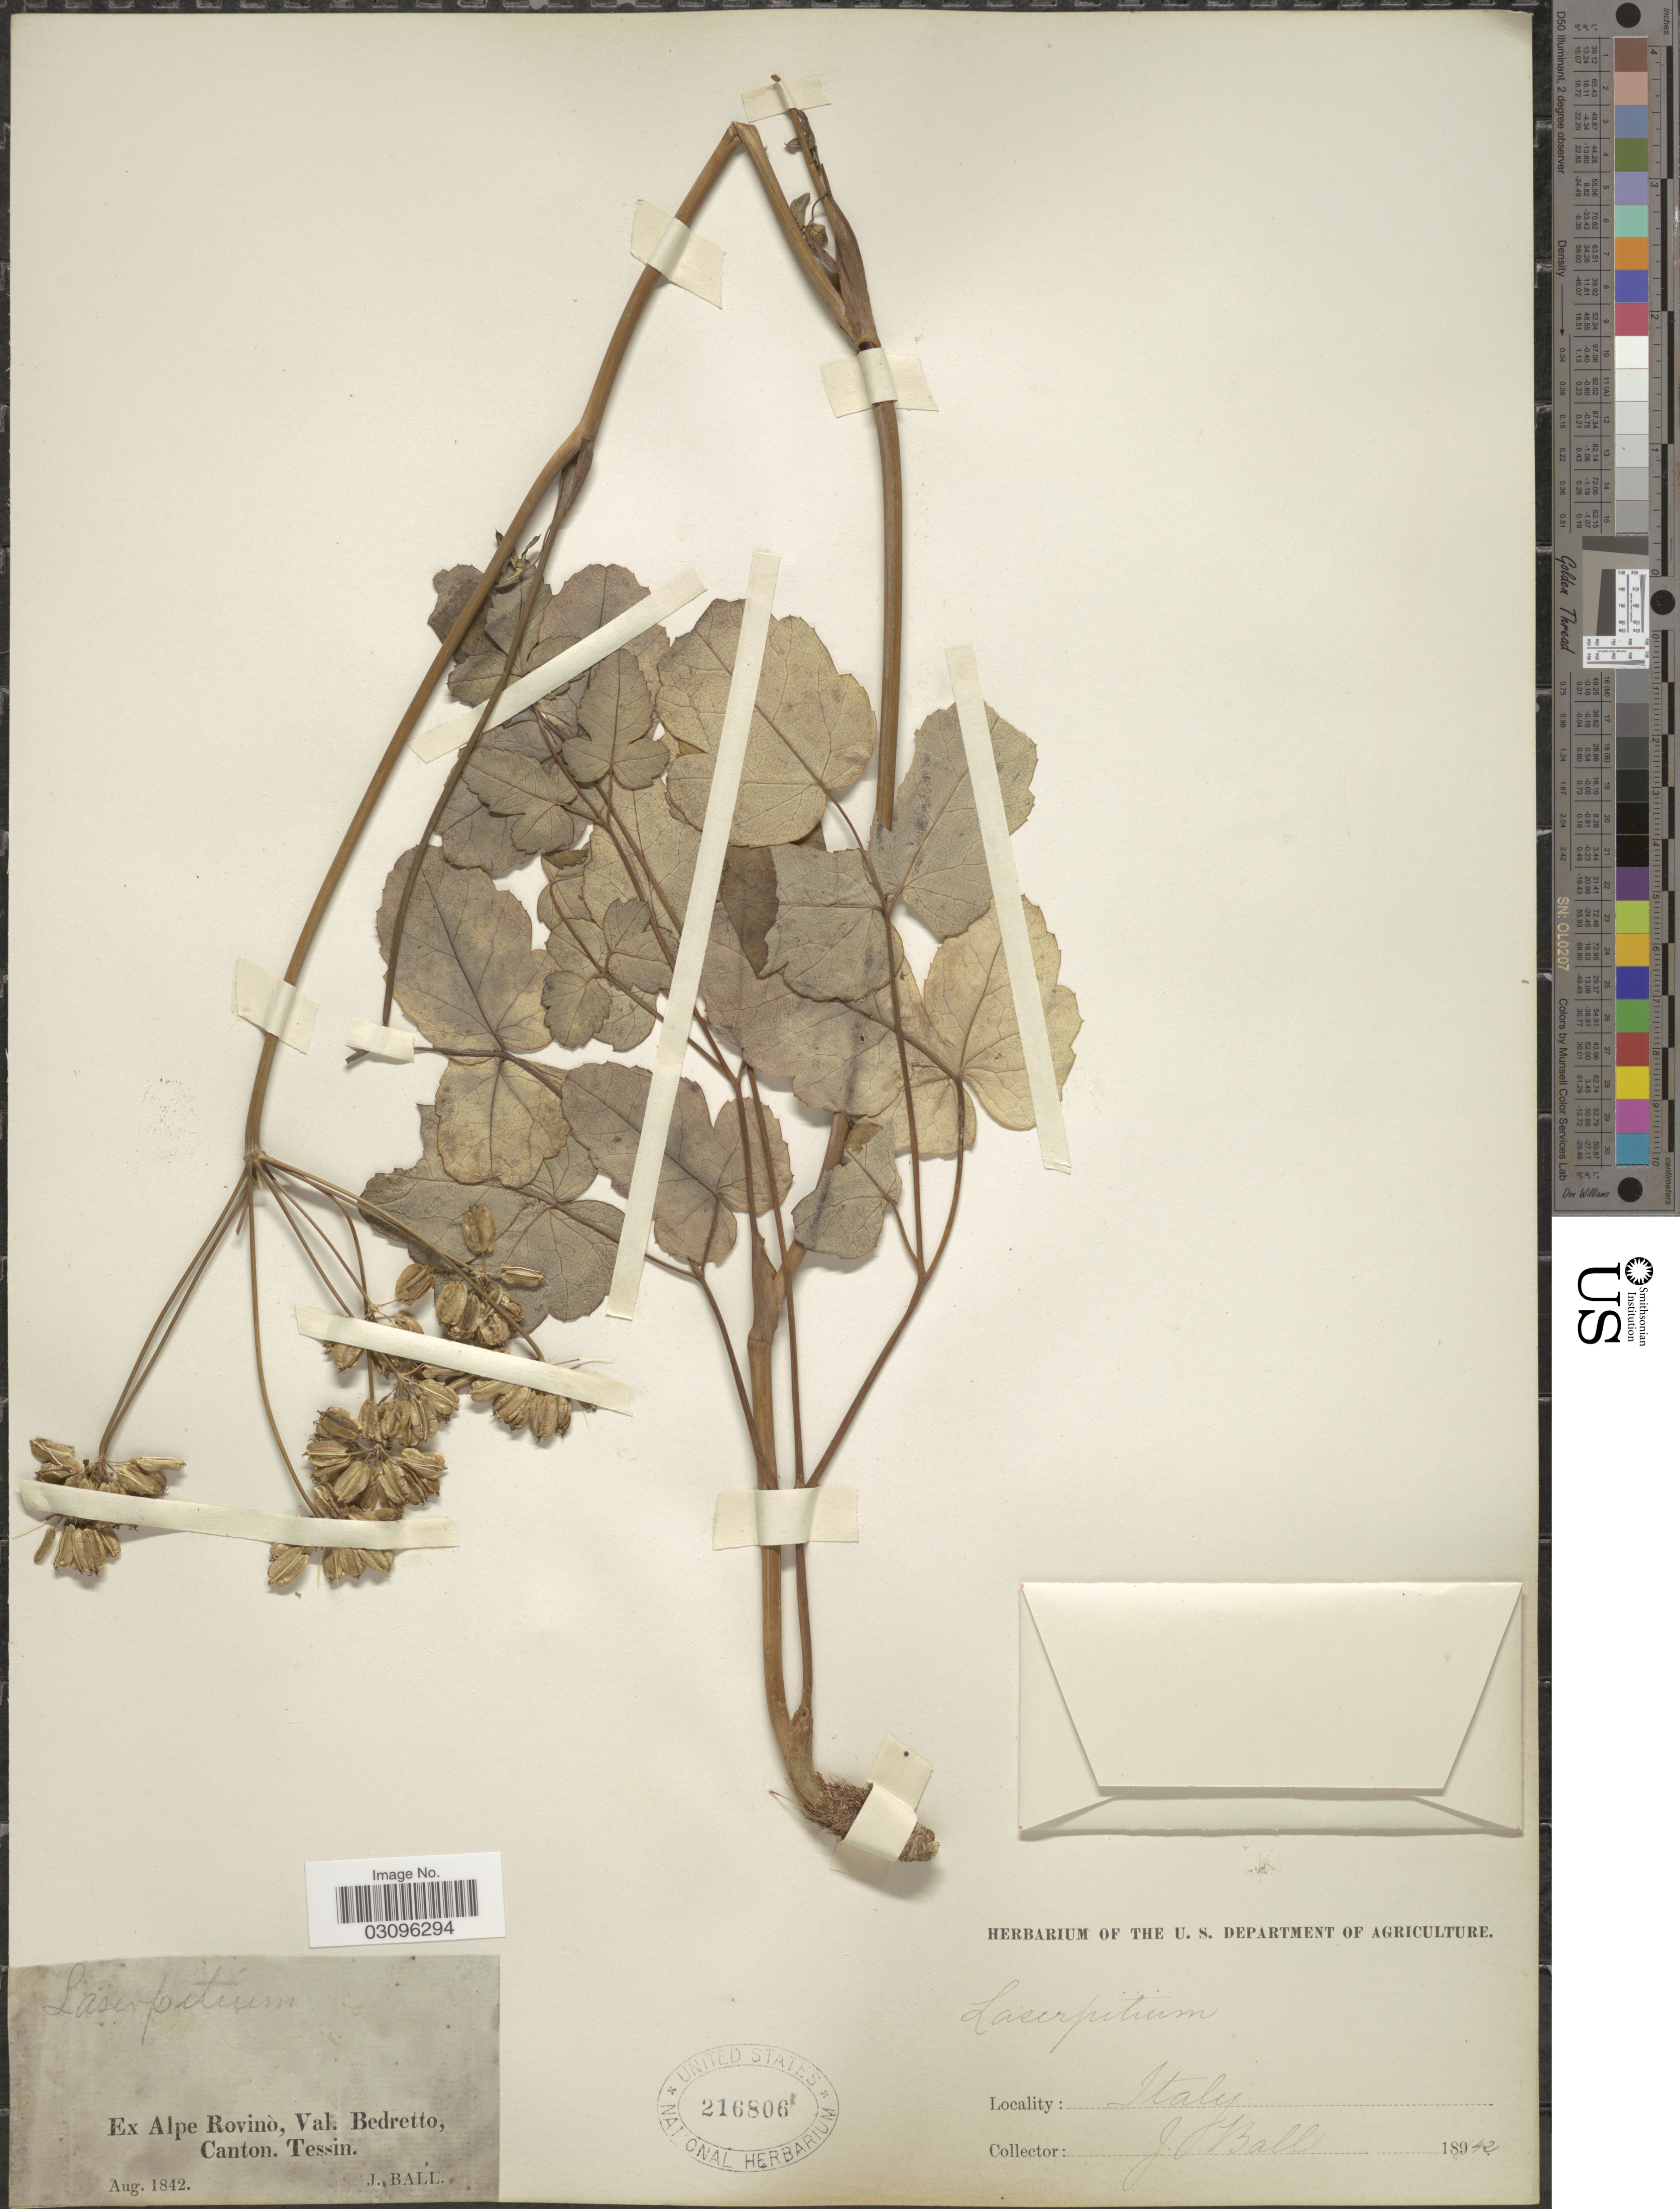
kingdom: Plantae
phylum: Tracheophyta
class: Magnoliopsida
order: Apiales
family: Apiaceae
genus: Laserpitium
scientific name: Laserpitium sp.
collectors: J. Ball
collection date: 1842-08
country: Italy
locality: Ex Alpe Rovinò, Val. Bedretto, Canton. Tessin.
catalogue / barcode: US 216806